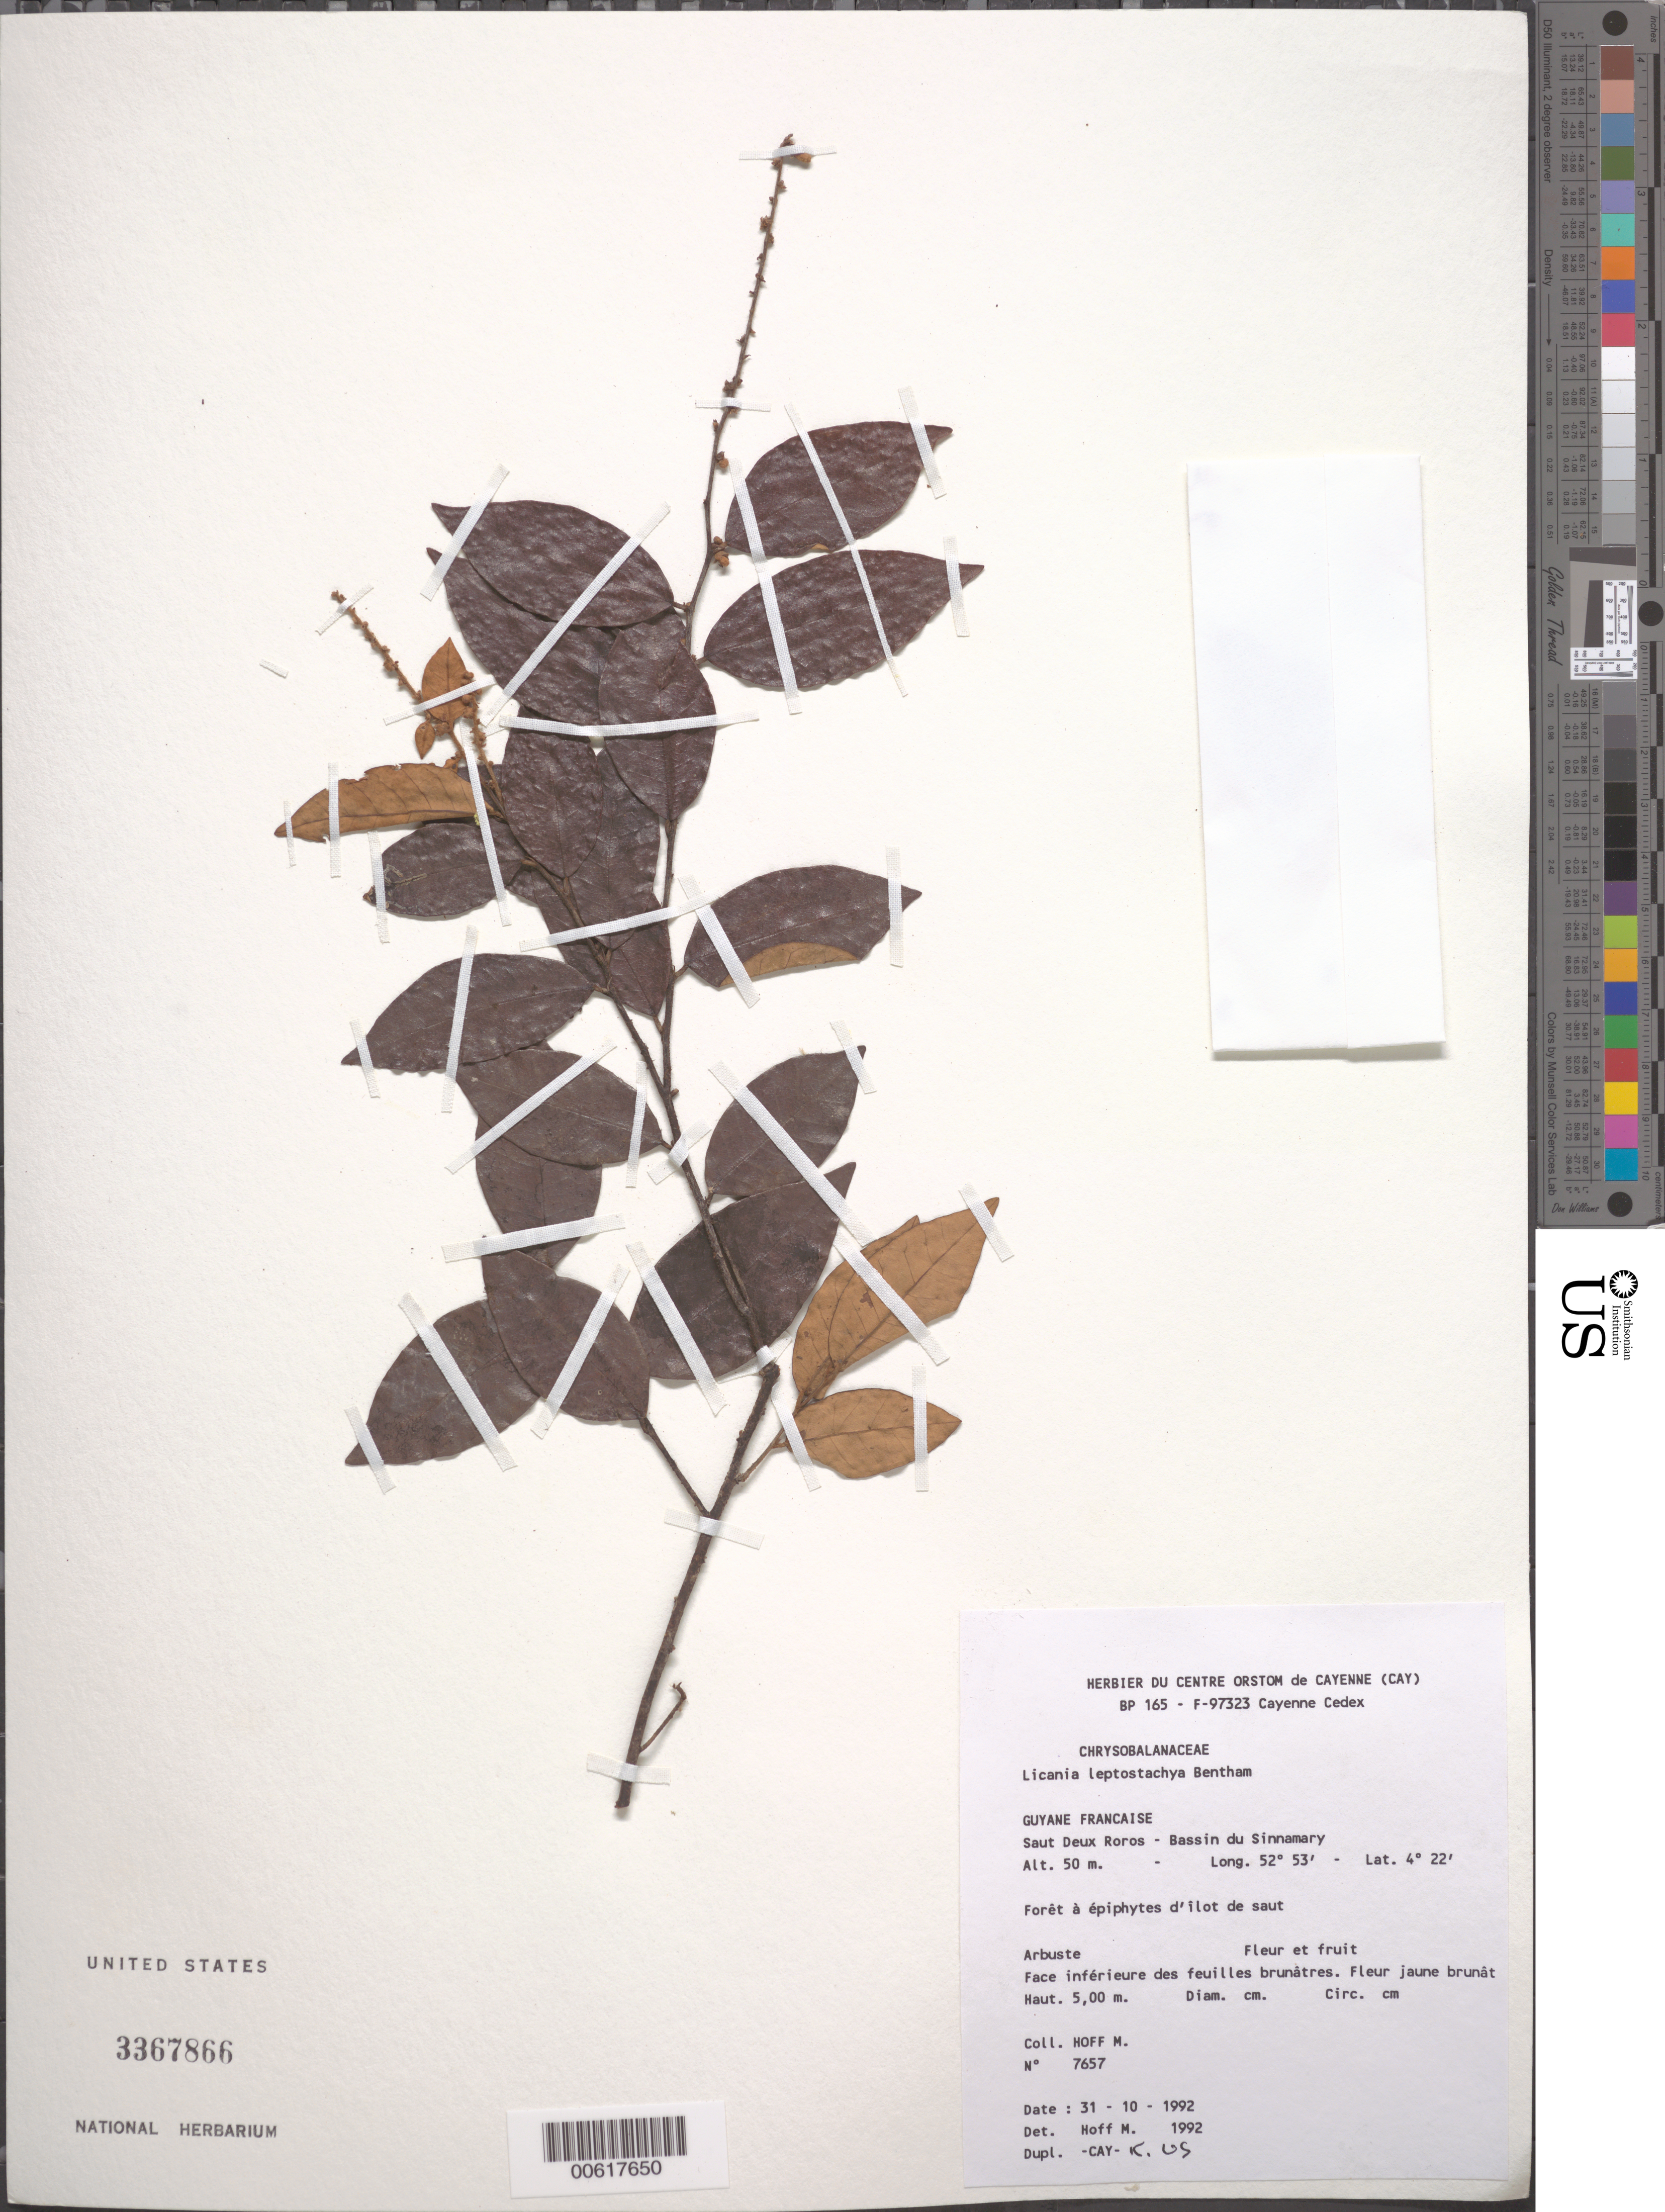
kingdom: Plantae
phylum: Tracheophyta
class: Magnoliopsida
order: Malpighiales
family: Chrysobalanaceae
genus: Licania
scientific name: Licania leptostachya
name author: Benth.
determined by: Hoff, M.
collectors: M. Hoff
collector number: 7657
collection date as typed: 31-Oct-92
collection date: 1992-10-31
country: French Guiana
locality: Saut Deux Roros, Bassin du Sinnamary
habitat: Foret a epiphytes d'ilot de saut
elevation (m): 50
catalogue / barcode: US 3367866